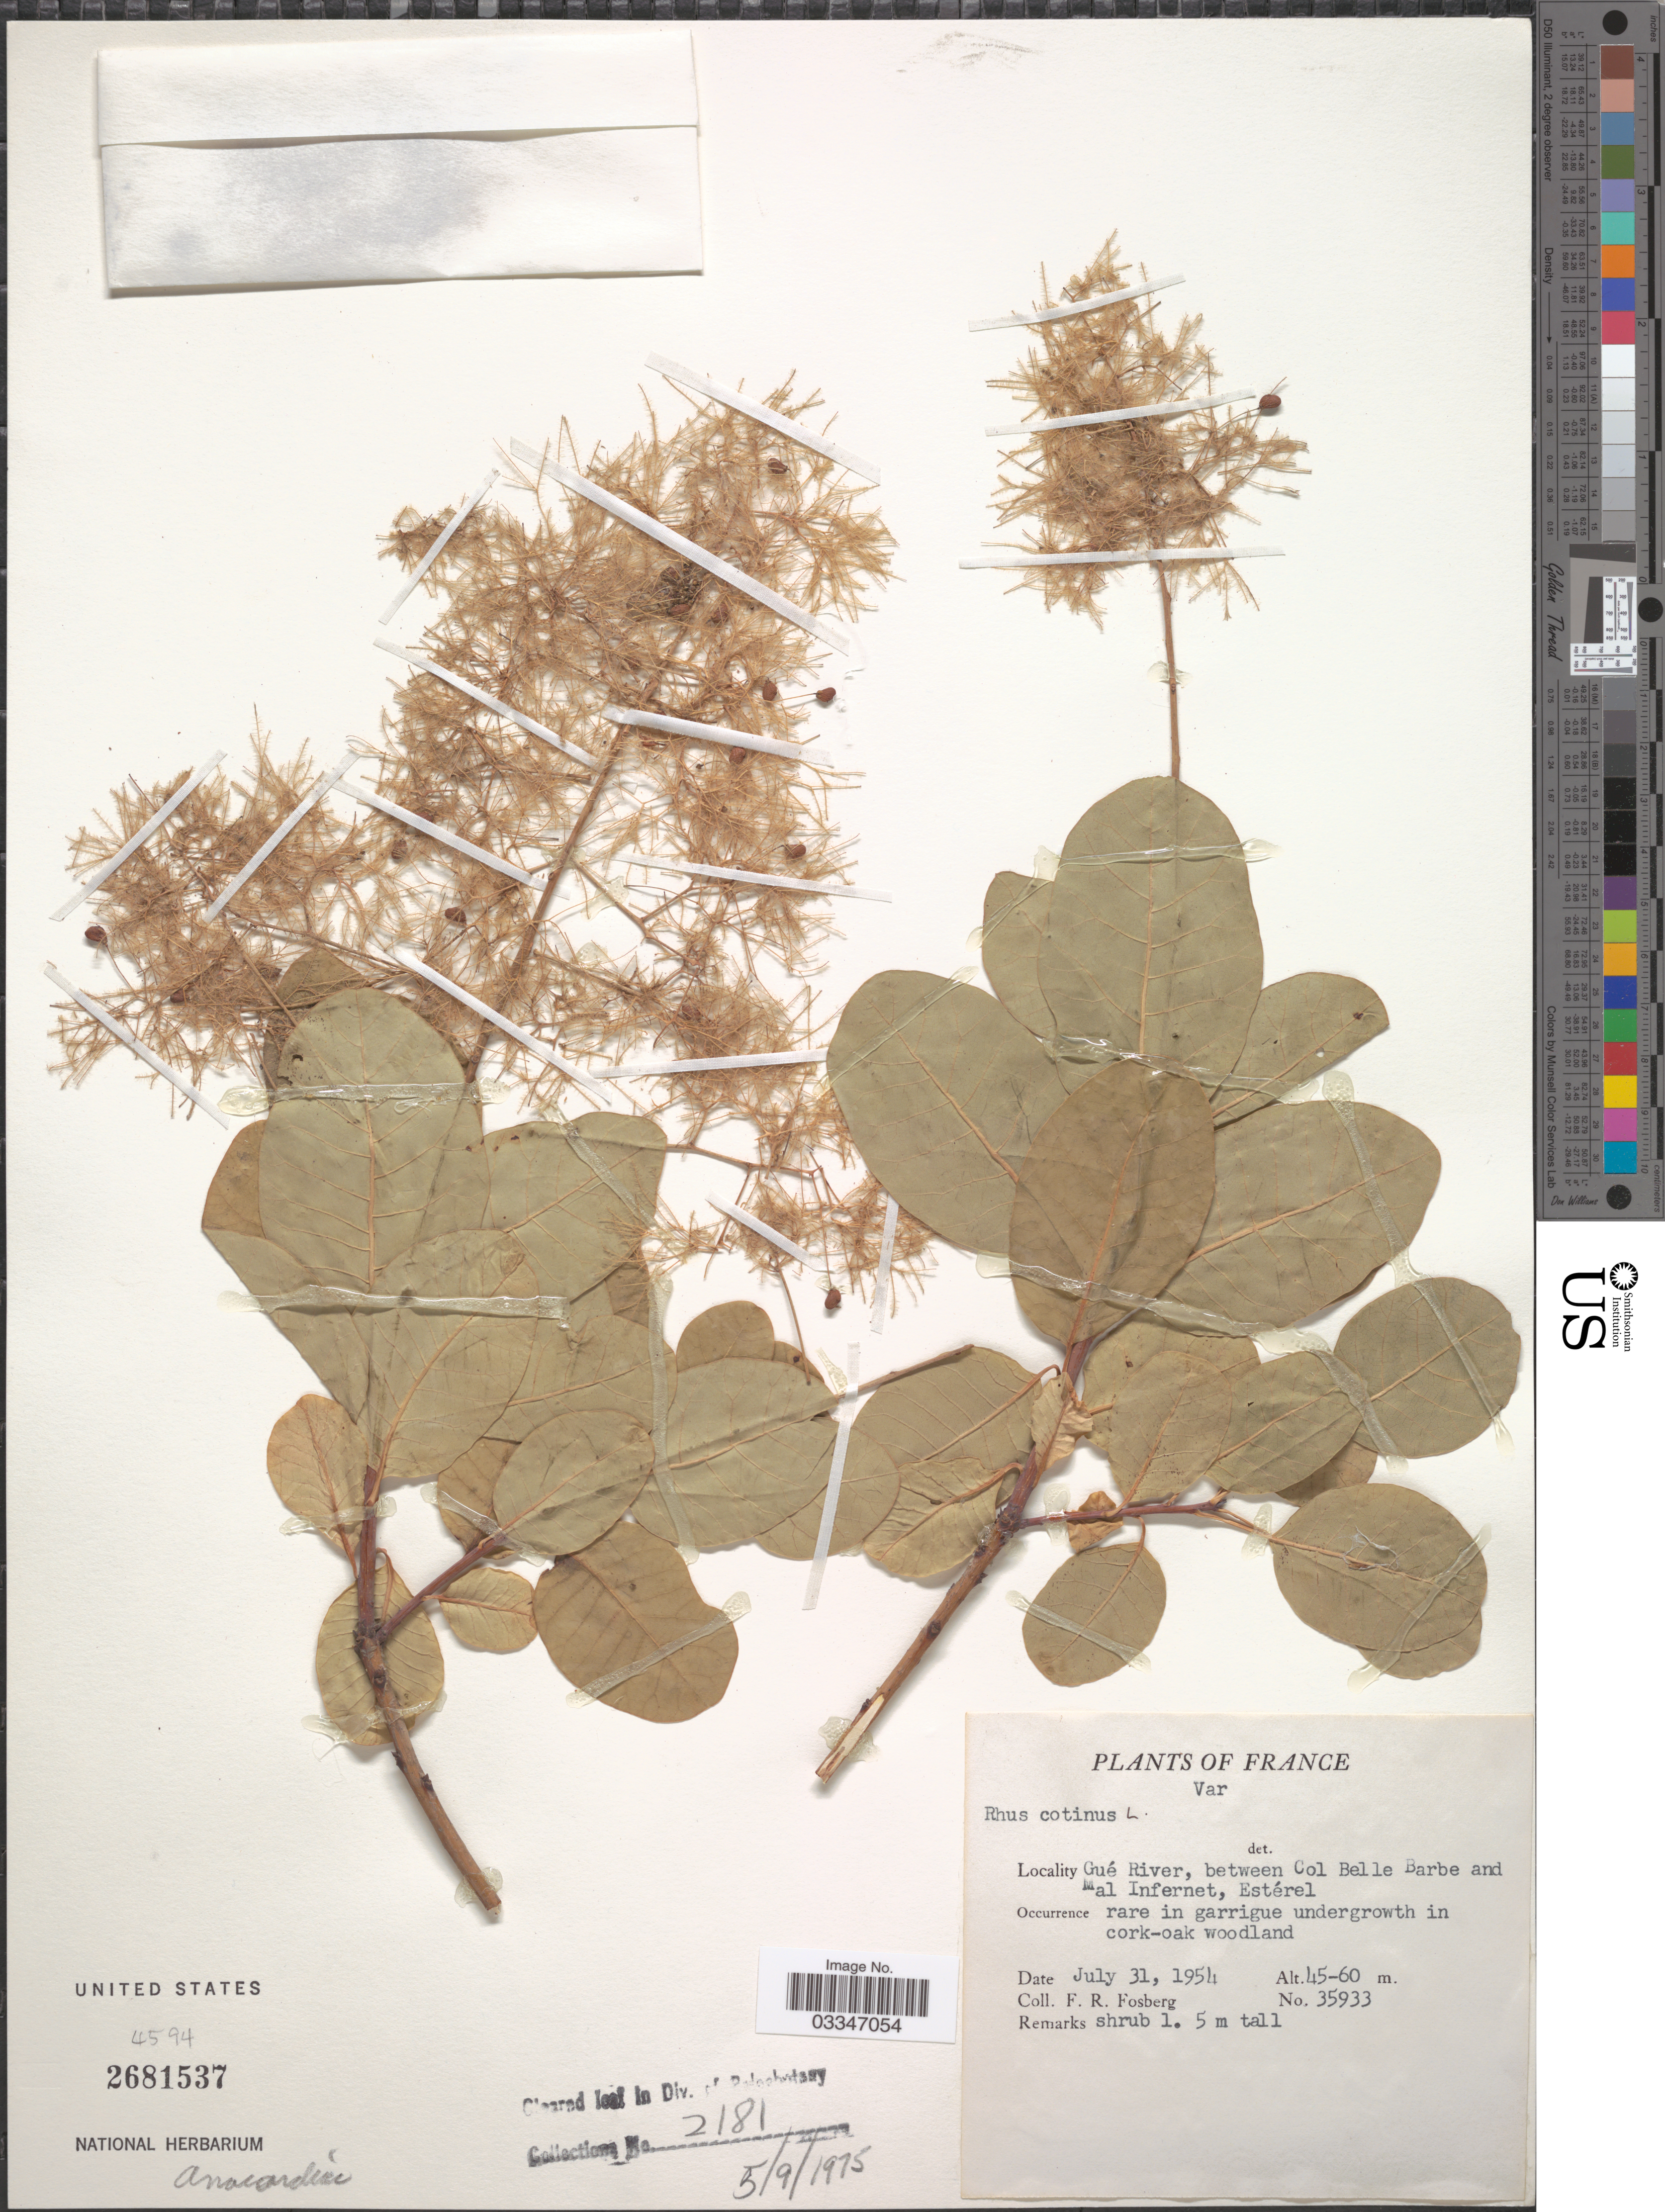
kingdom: Plantae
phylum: Tracheophyta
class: Magnoliopsida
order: Sapindales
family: Anacardiaceae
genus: Cotinus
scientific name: Cotinus coggygria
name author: Scop.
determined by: Mitchell, John D.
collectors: F. R. Fosberg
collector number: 35933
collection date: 1954-07-31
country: France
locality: Var. Gué River, between Col Belle Barbe and Mal Infernet, Estérel.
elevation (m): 45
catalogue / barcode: US 2681537